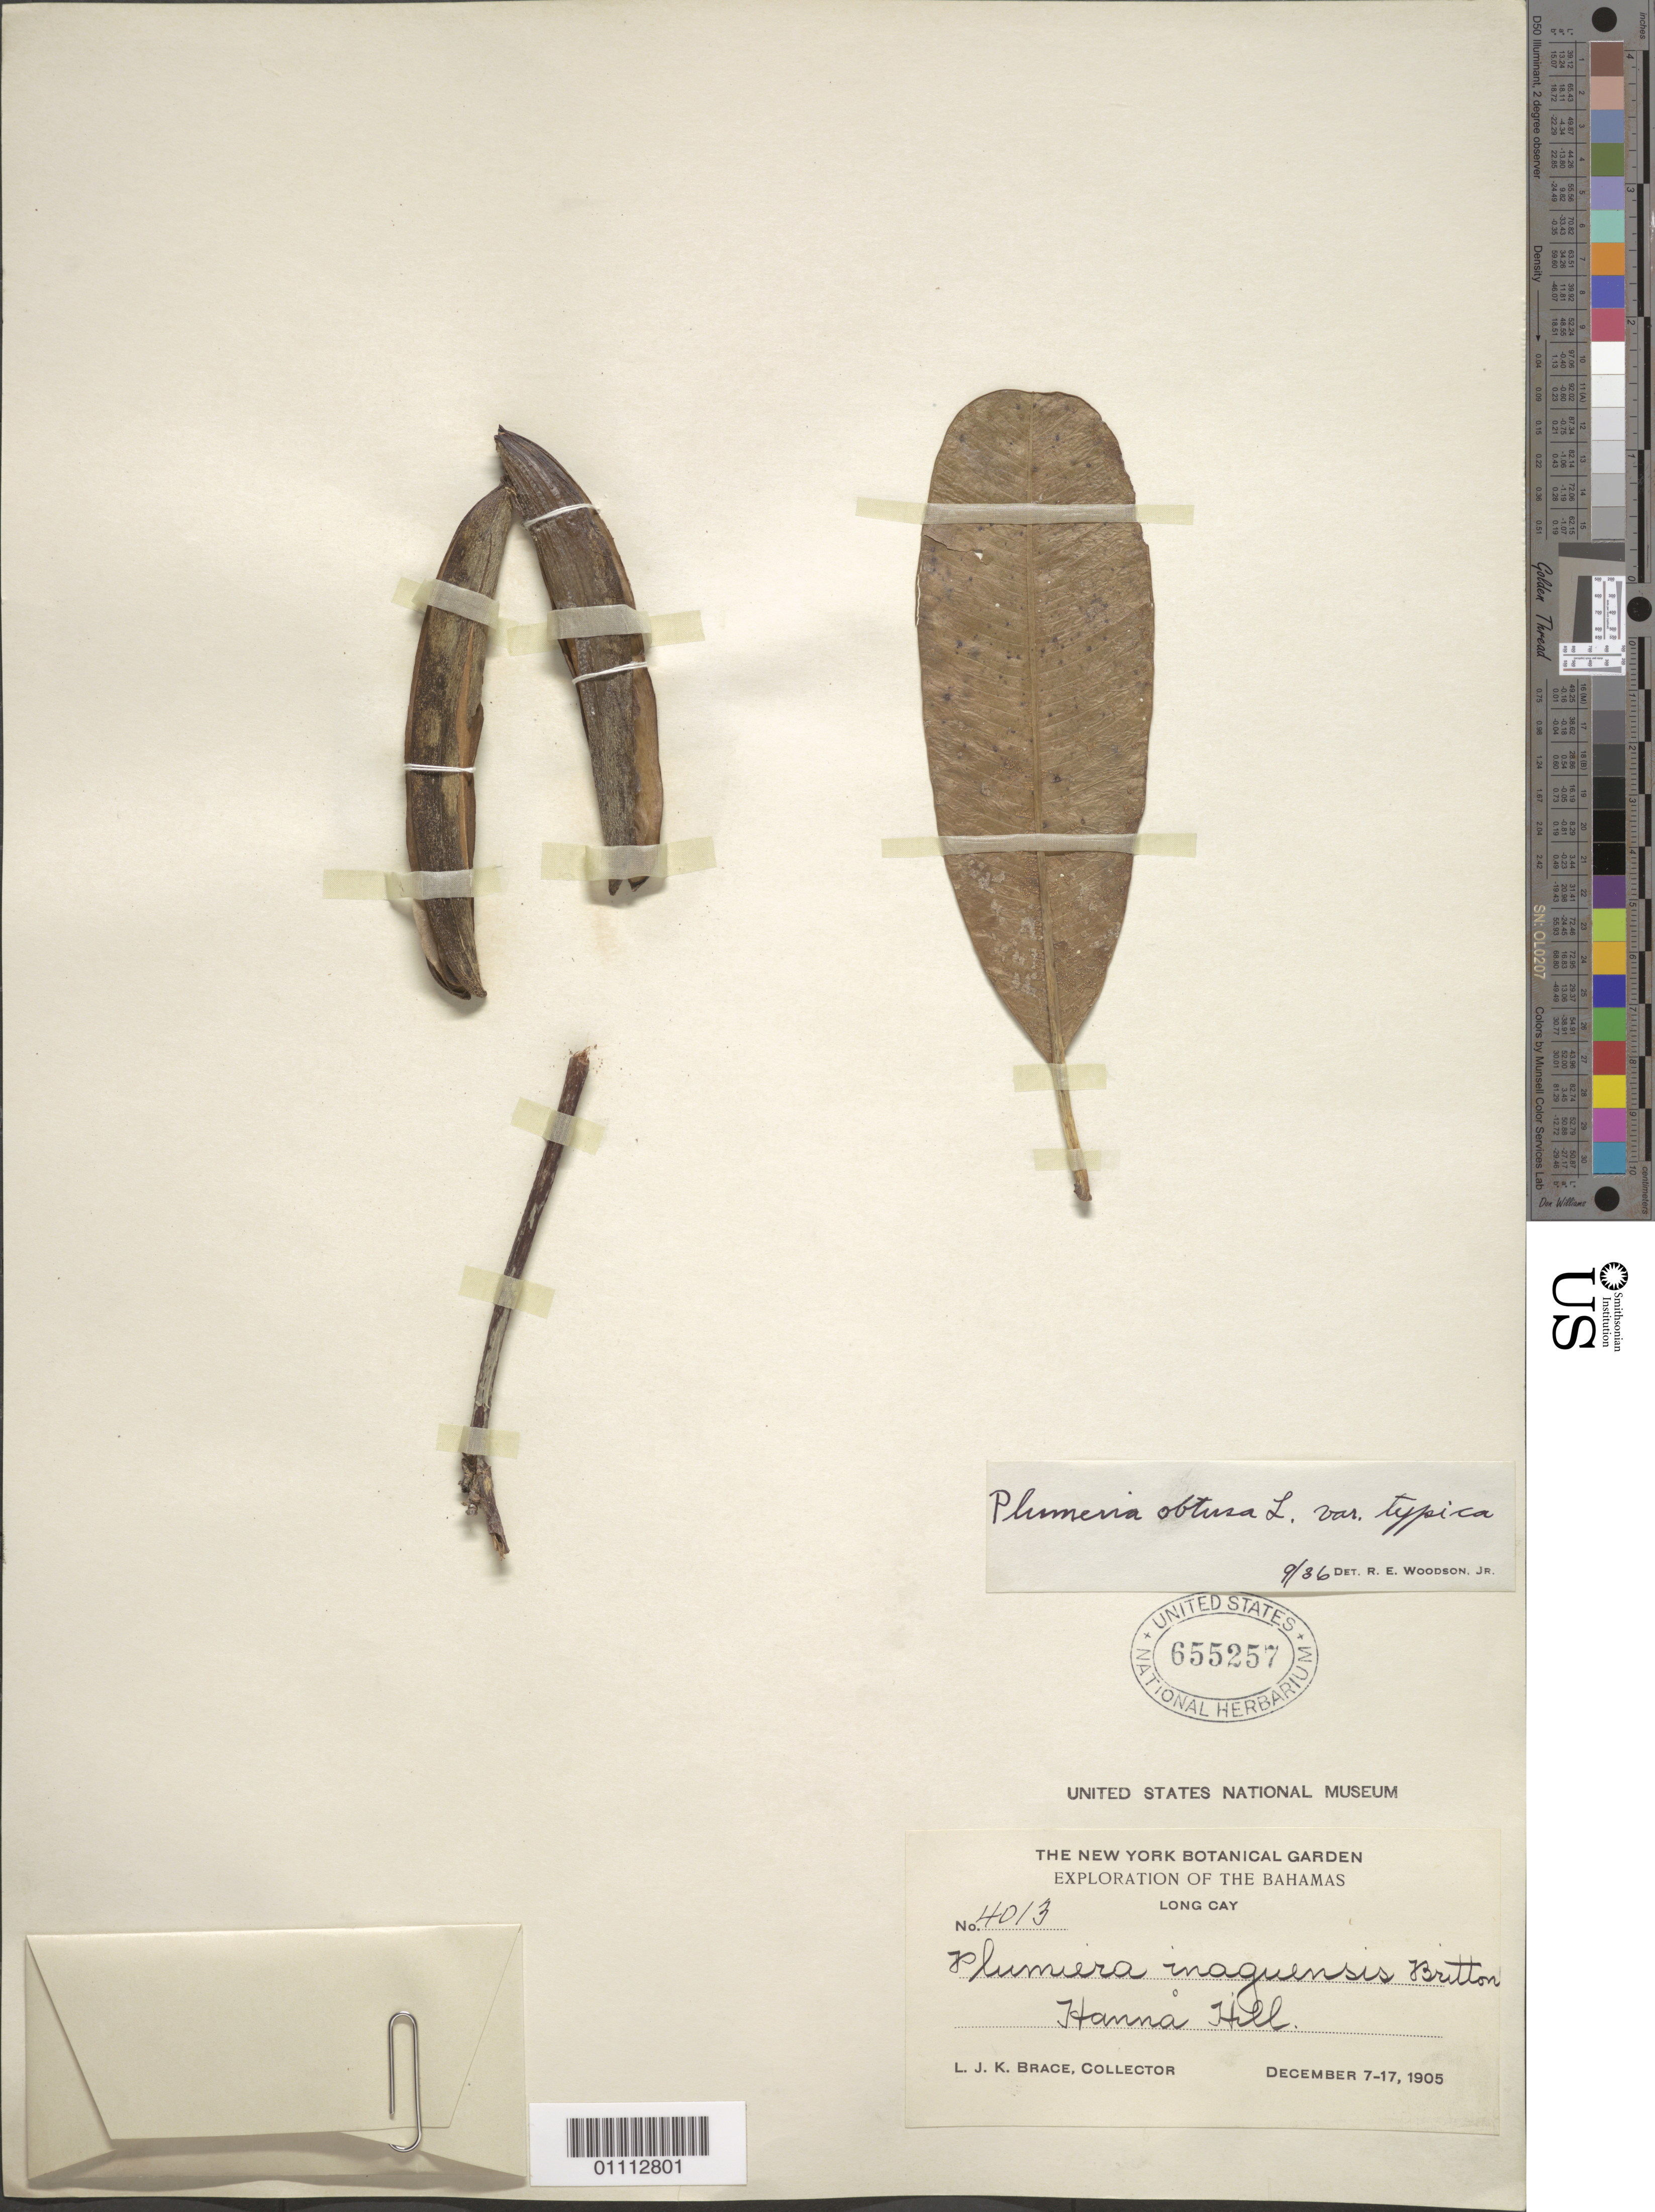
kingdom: Plantae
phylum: Tracheophyta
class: Magnoliopsida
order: Gentianales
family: Apocynaceae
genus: Plumeria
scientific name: Plumeria obtusa var. typica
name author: Woodson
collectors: L. J. K. Brace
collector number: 4013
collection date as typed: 07 Dec 1905 to 17 Dec 1905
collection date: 1905-12-07/1905-12-17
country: Bahamas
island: Long Cay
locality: Hanna Hill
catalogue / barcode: US 655257